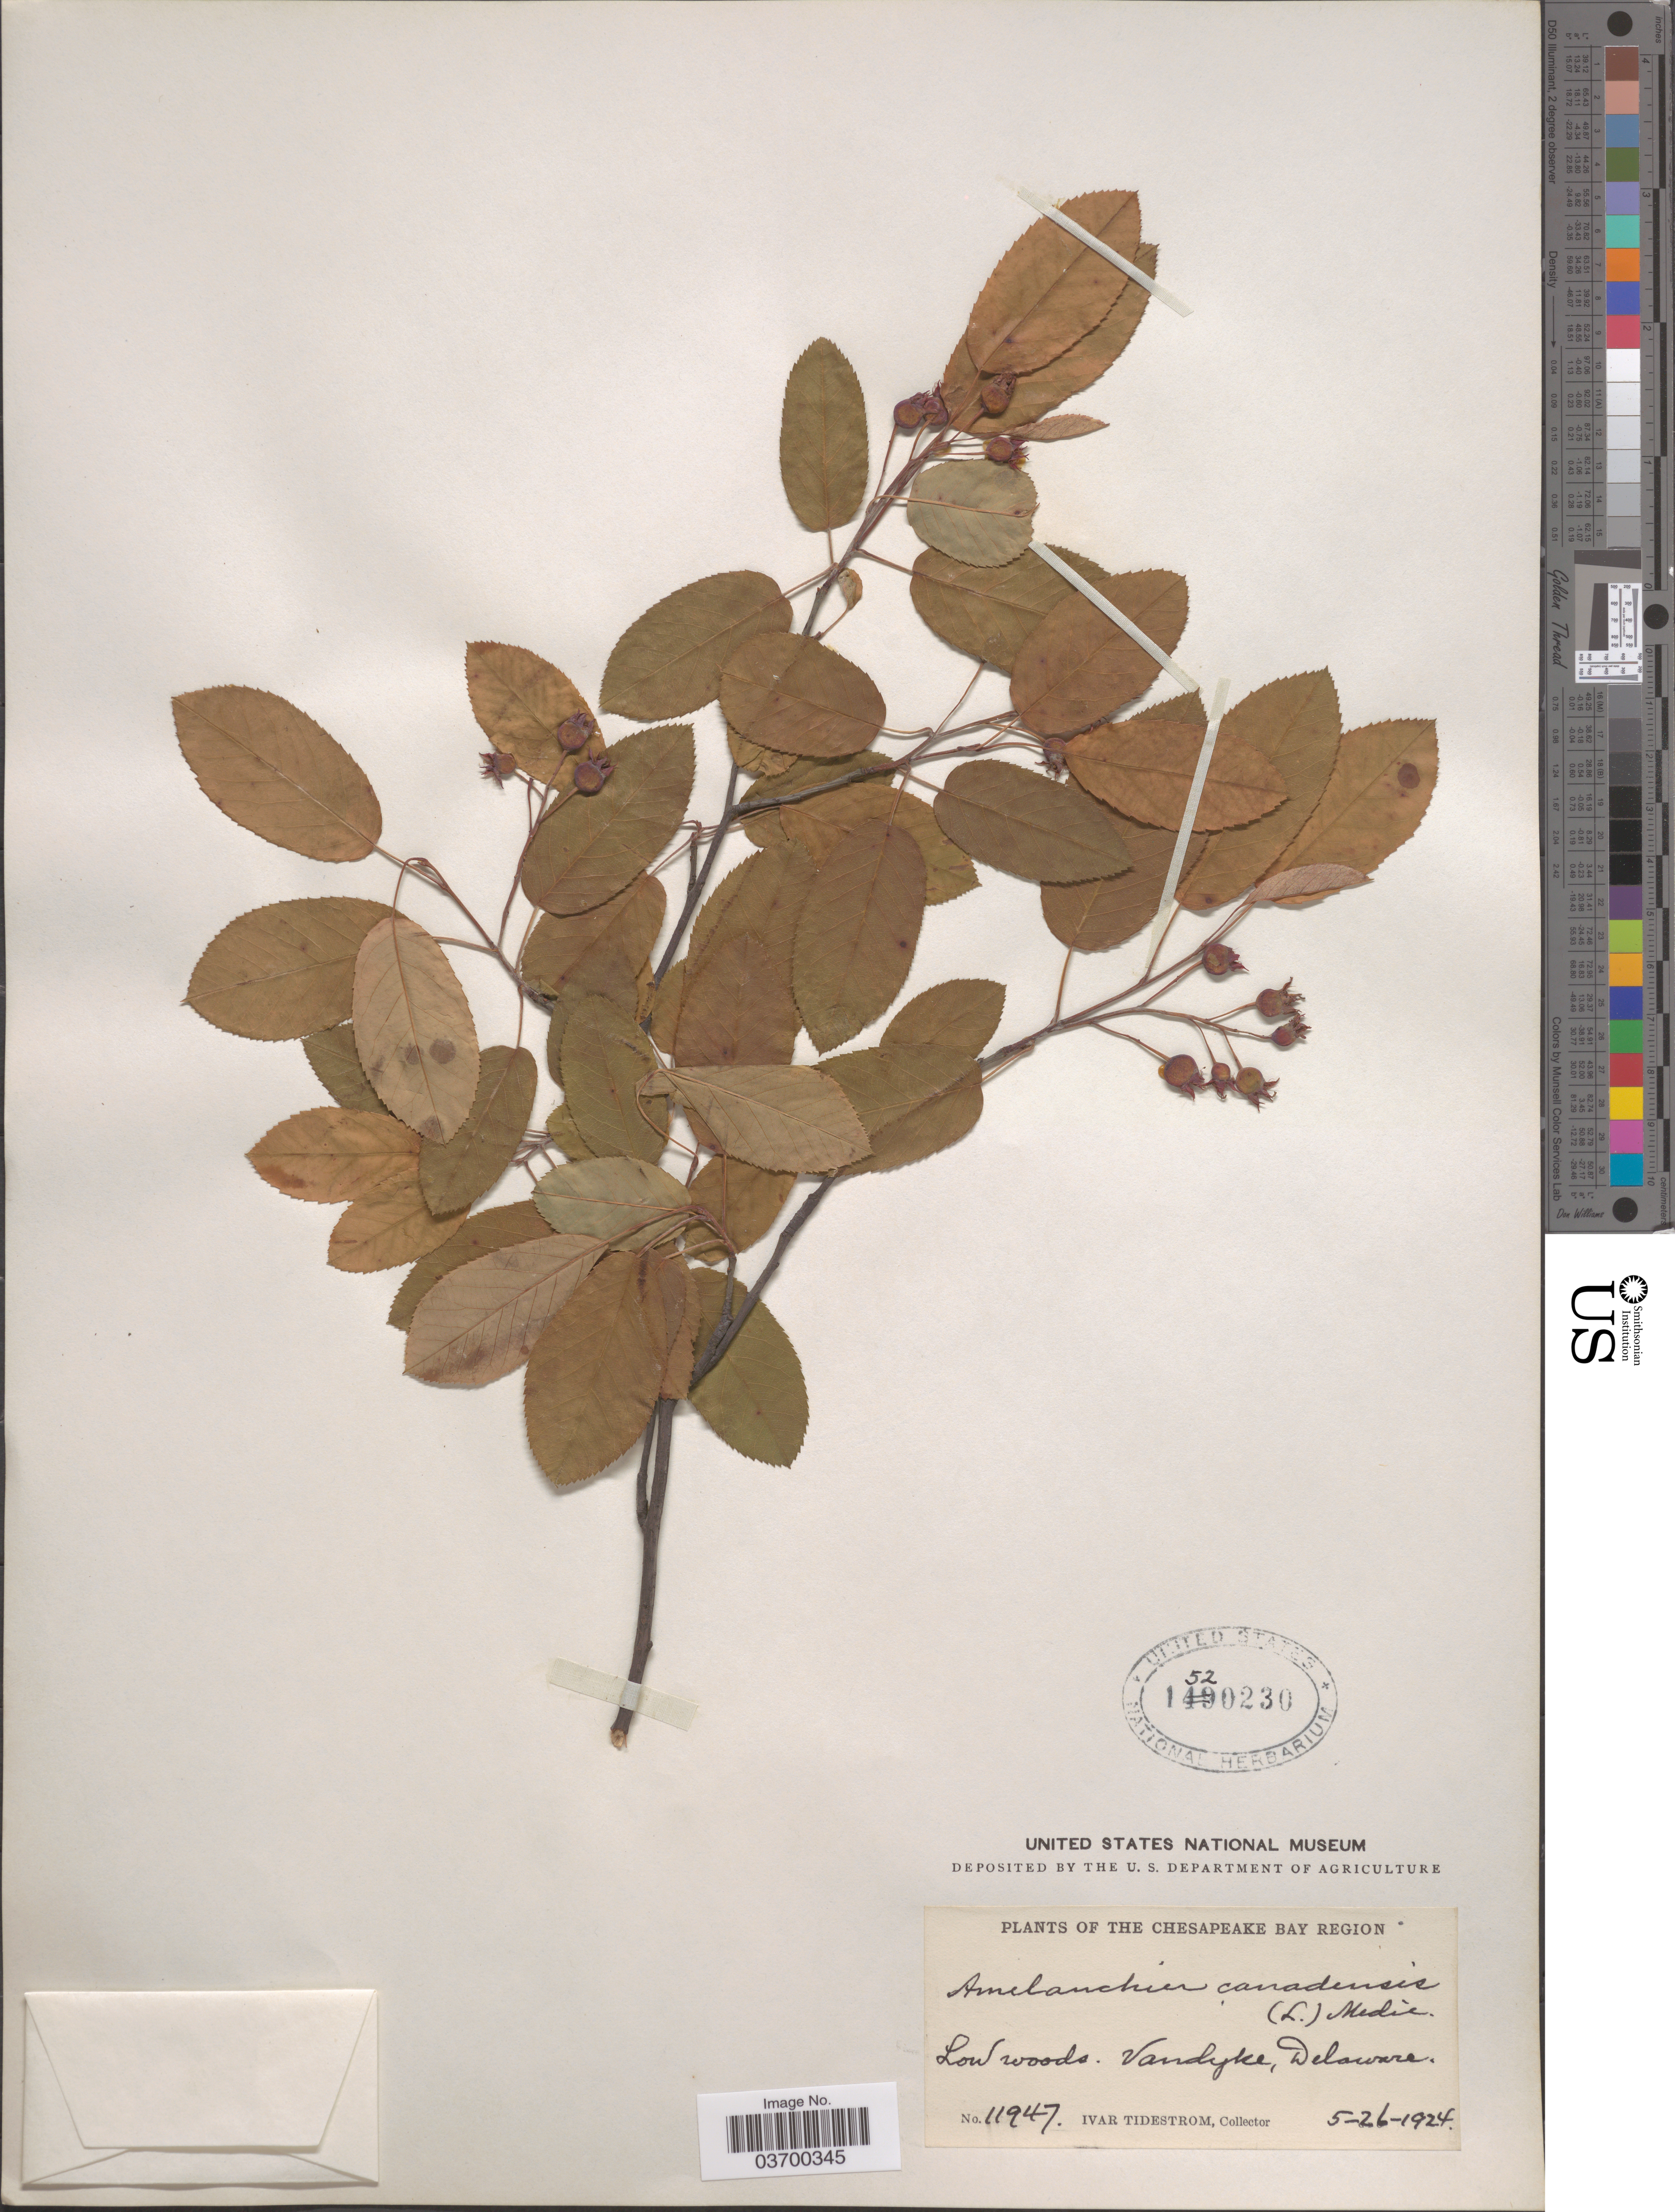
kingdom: Plantae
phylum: Tracheophyta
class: Magnoliopsida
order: Rosales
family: Rosaceae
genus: Amelanchier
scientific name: Amelanchier canadensis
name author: (L.) Medic.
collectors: I. F. Tidestrom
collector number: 11947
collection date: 1924-05-26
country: United States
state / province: Delaware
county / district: New Castle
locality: Chesapeake Bay Region. Vandyke.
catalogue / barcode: US 1520230